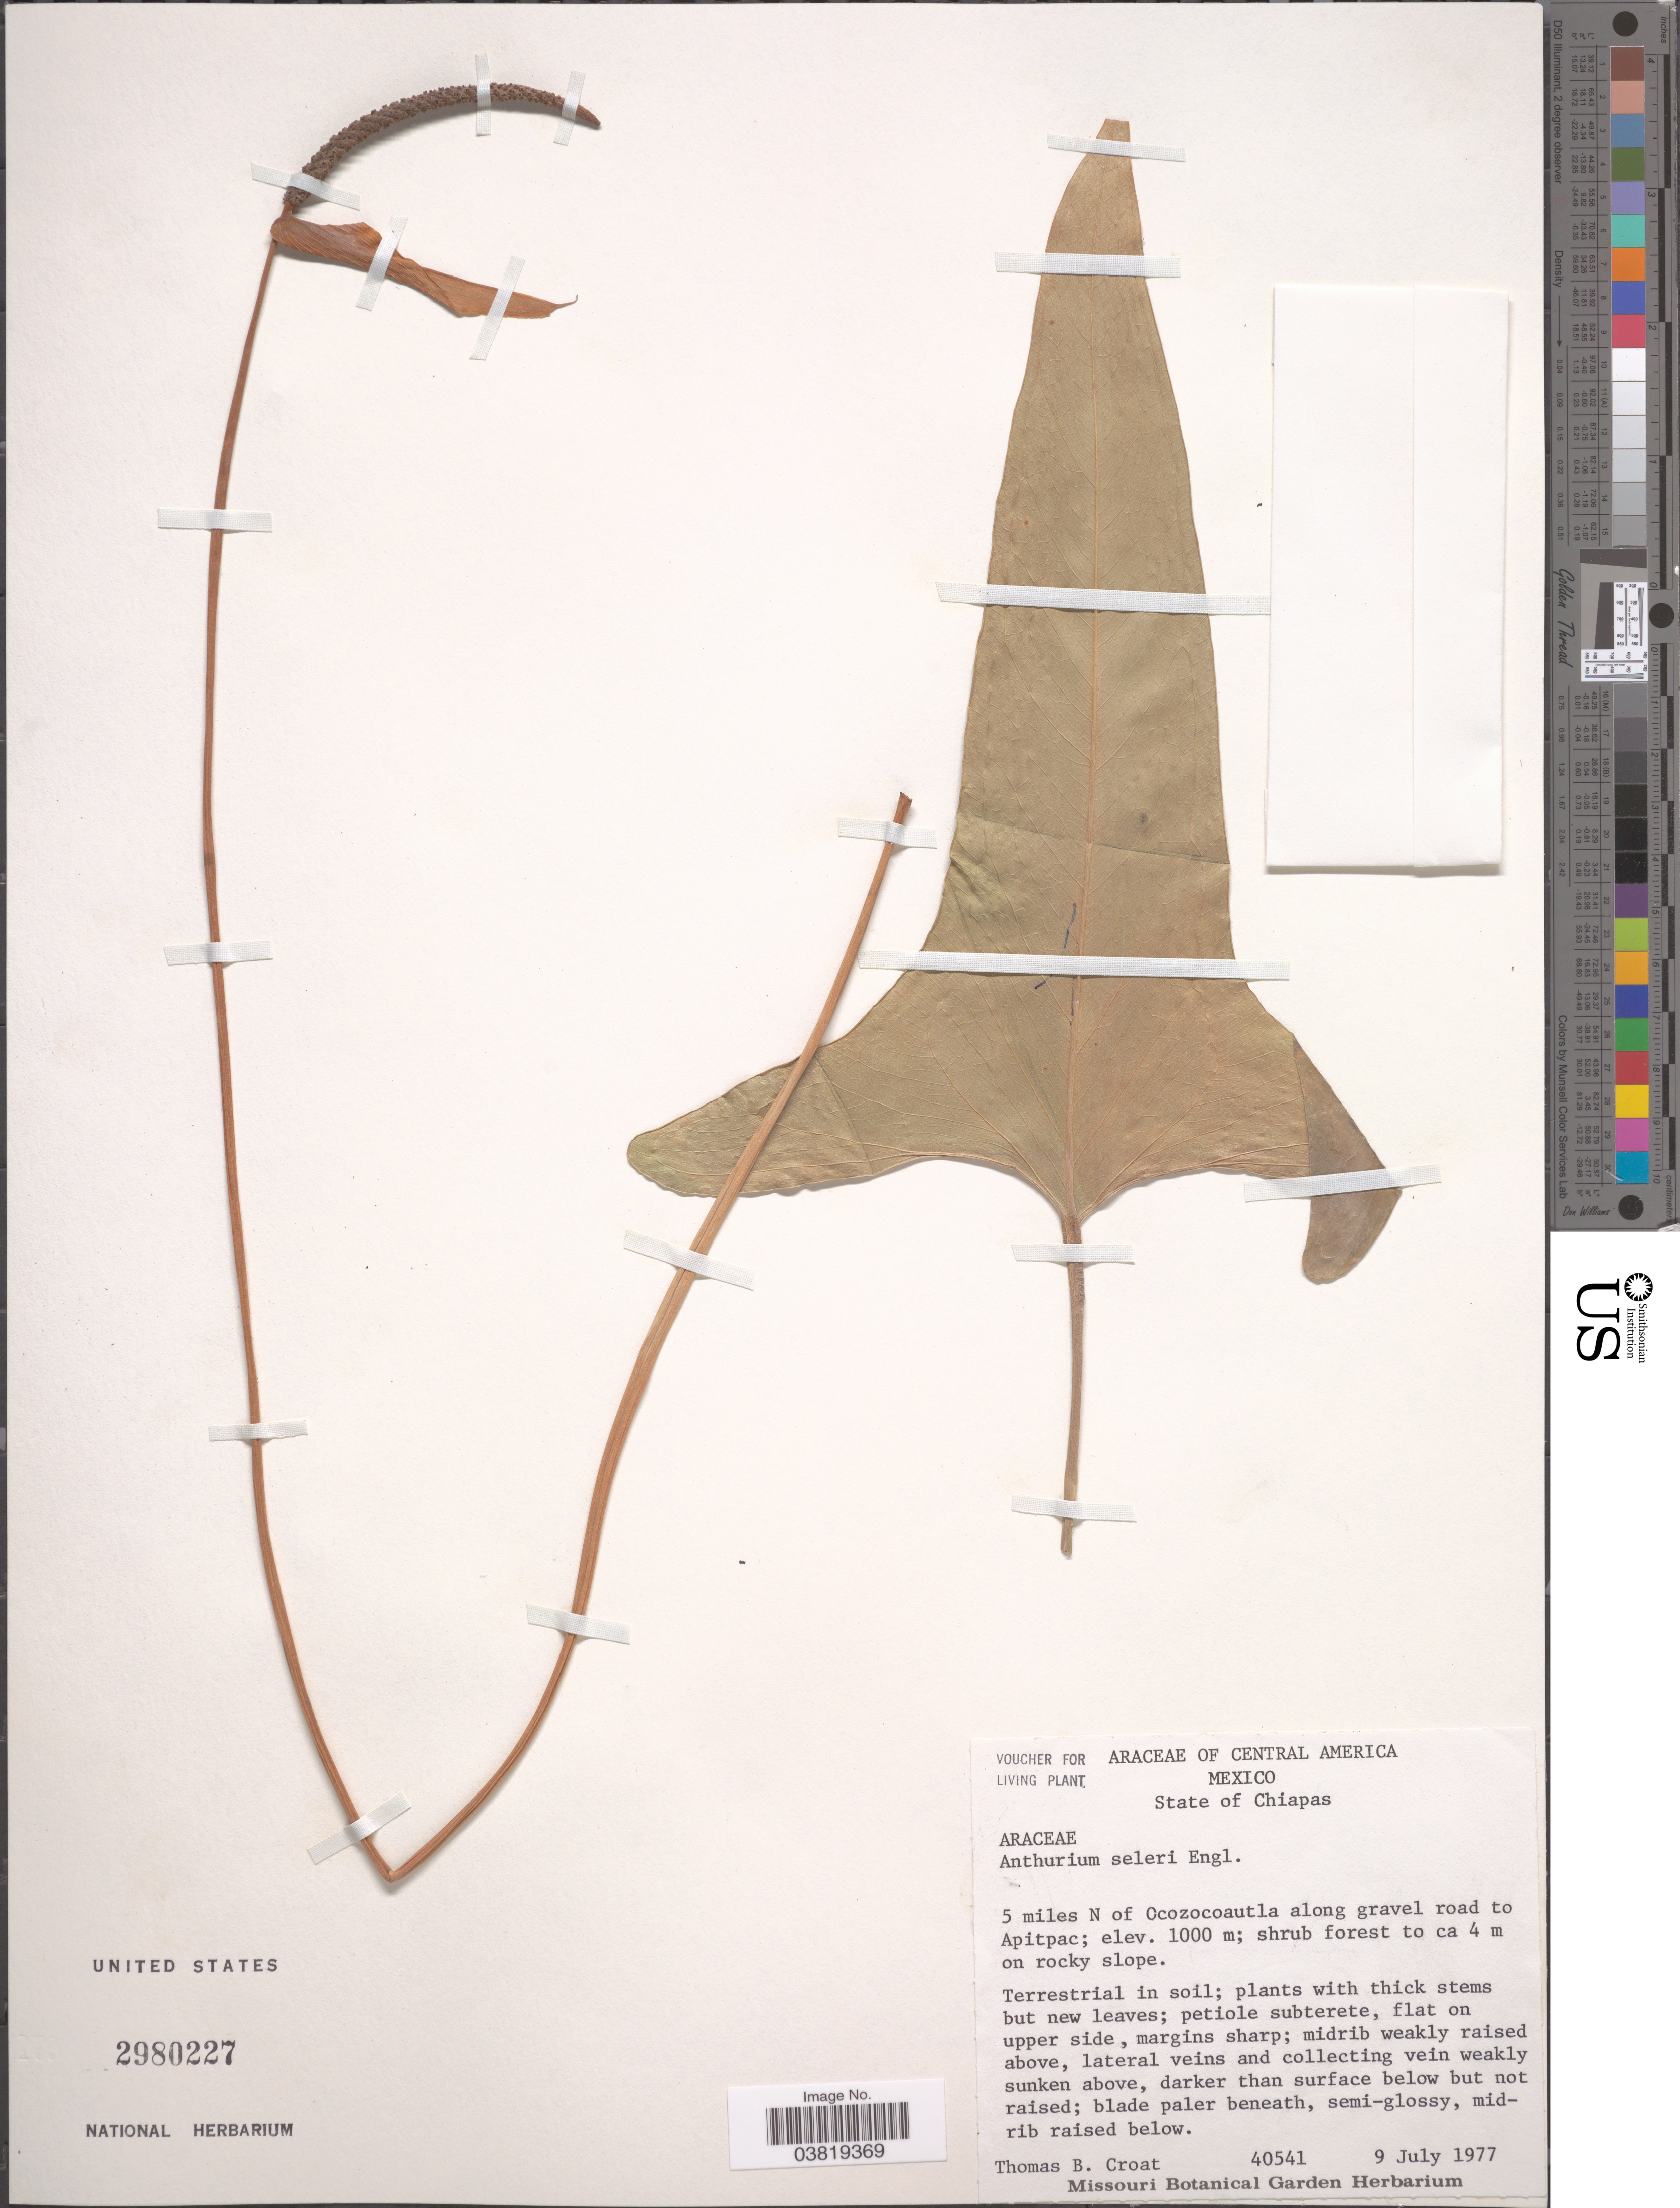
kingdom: Plantae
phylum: Tracheophyta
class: Liliopsida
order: Alismatales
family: Araceae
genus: Anthurium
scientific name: Anthurium seleri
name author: Engl.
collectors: T. B. Croat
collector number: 40541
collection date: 1977-07-09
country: Mexico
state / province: Chiapas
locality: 5 miles N of Ocozocoautla along gravel road to Apitpac; ca 4 m on rocky slope.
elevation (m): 1000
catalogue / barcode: US 2980227